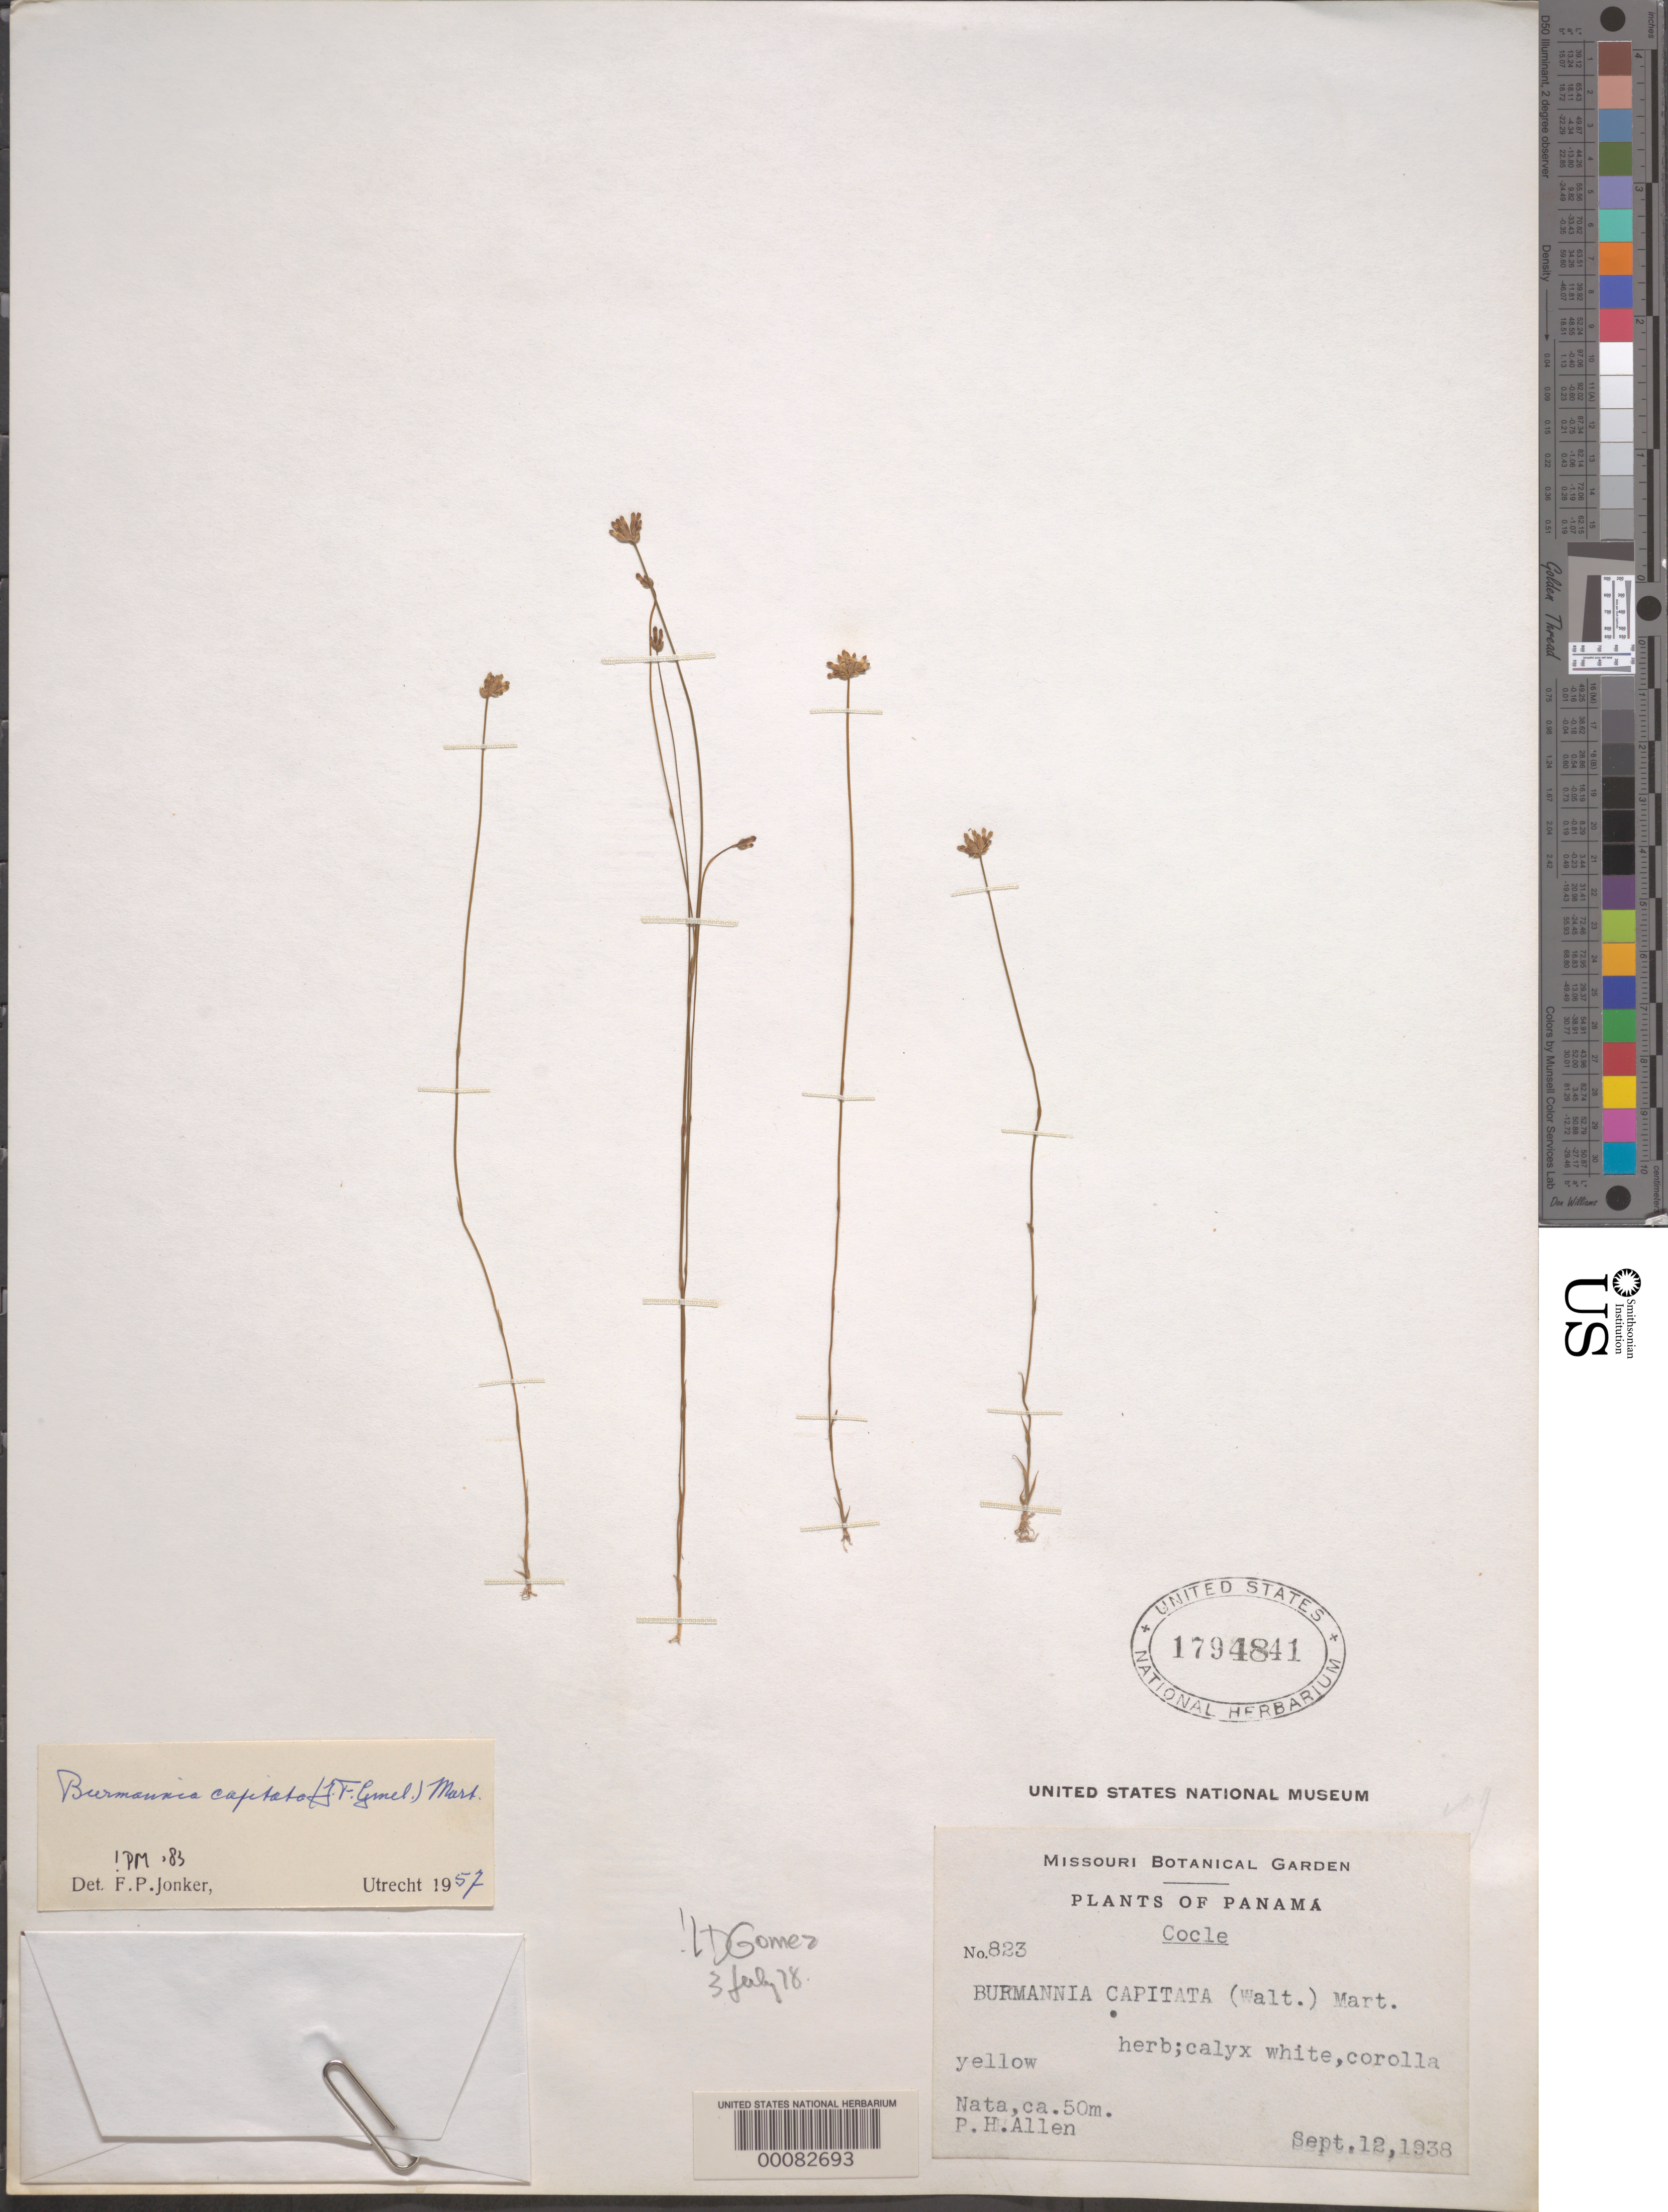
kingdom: Plantae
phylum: Tracheophyta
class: Liliopsida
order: Dioscoreales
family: Burmanniaceae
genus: Burmannia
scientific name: Burmannia capitata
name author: (Walter ex J.F. Gmel.) Mart.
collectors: P. H. Allen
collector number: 823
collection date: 1938-09-12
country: Panama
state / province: Cocle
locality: Nata.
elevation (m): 50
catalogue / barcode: US 1794841